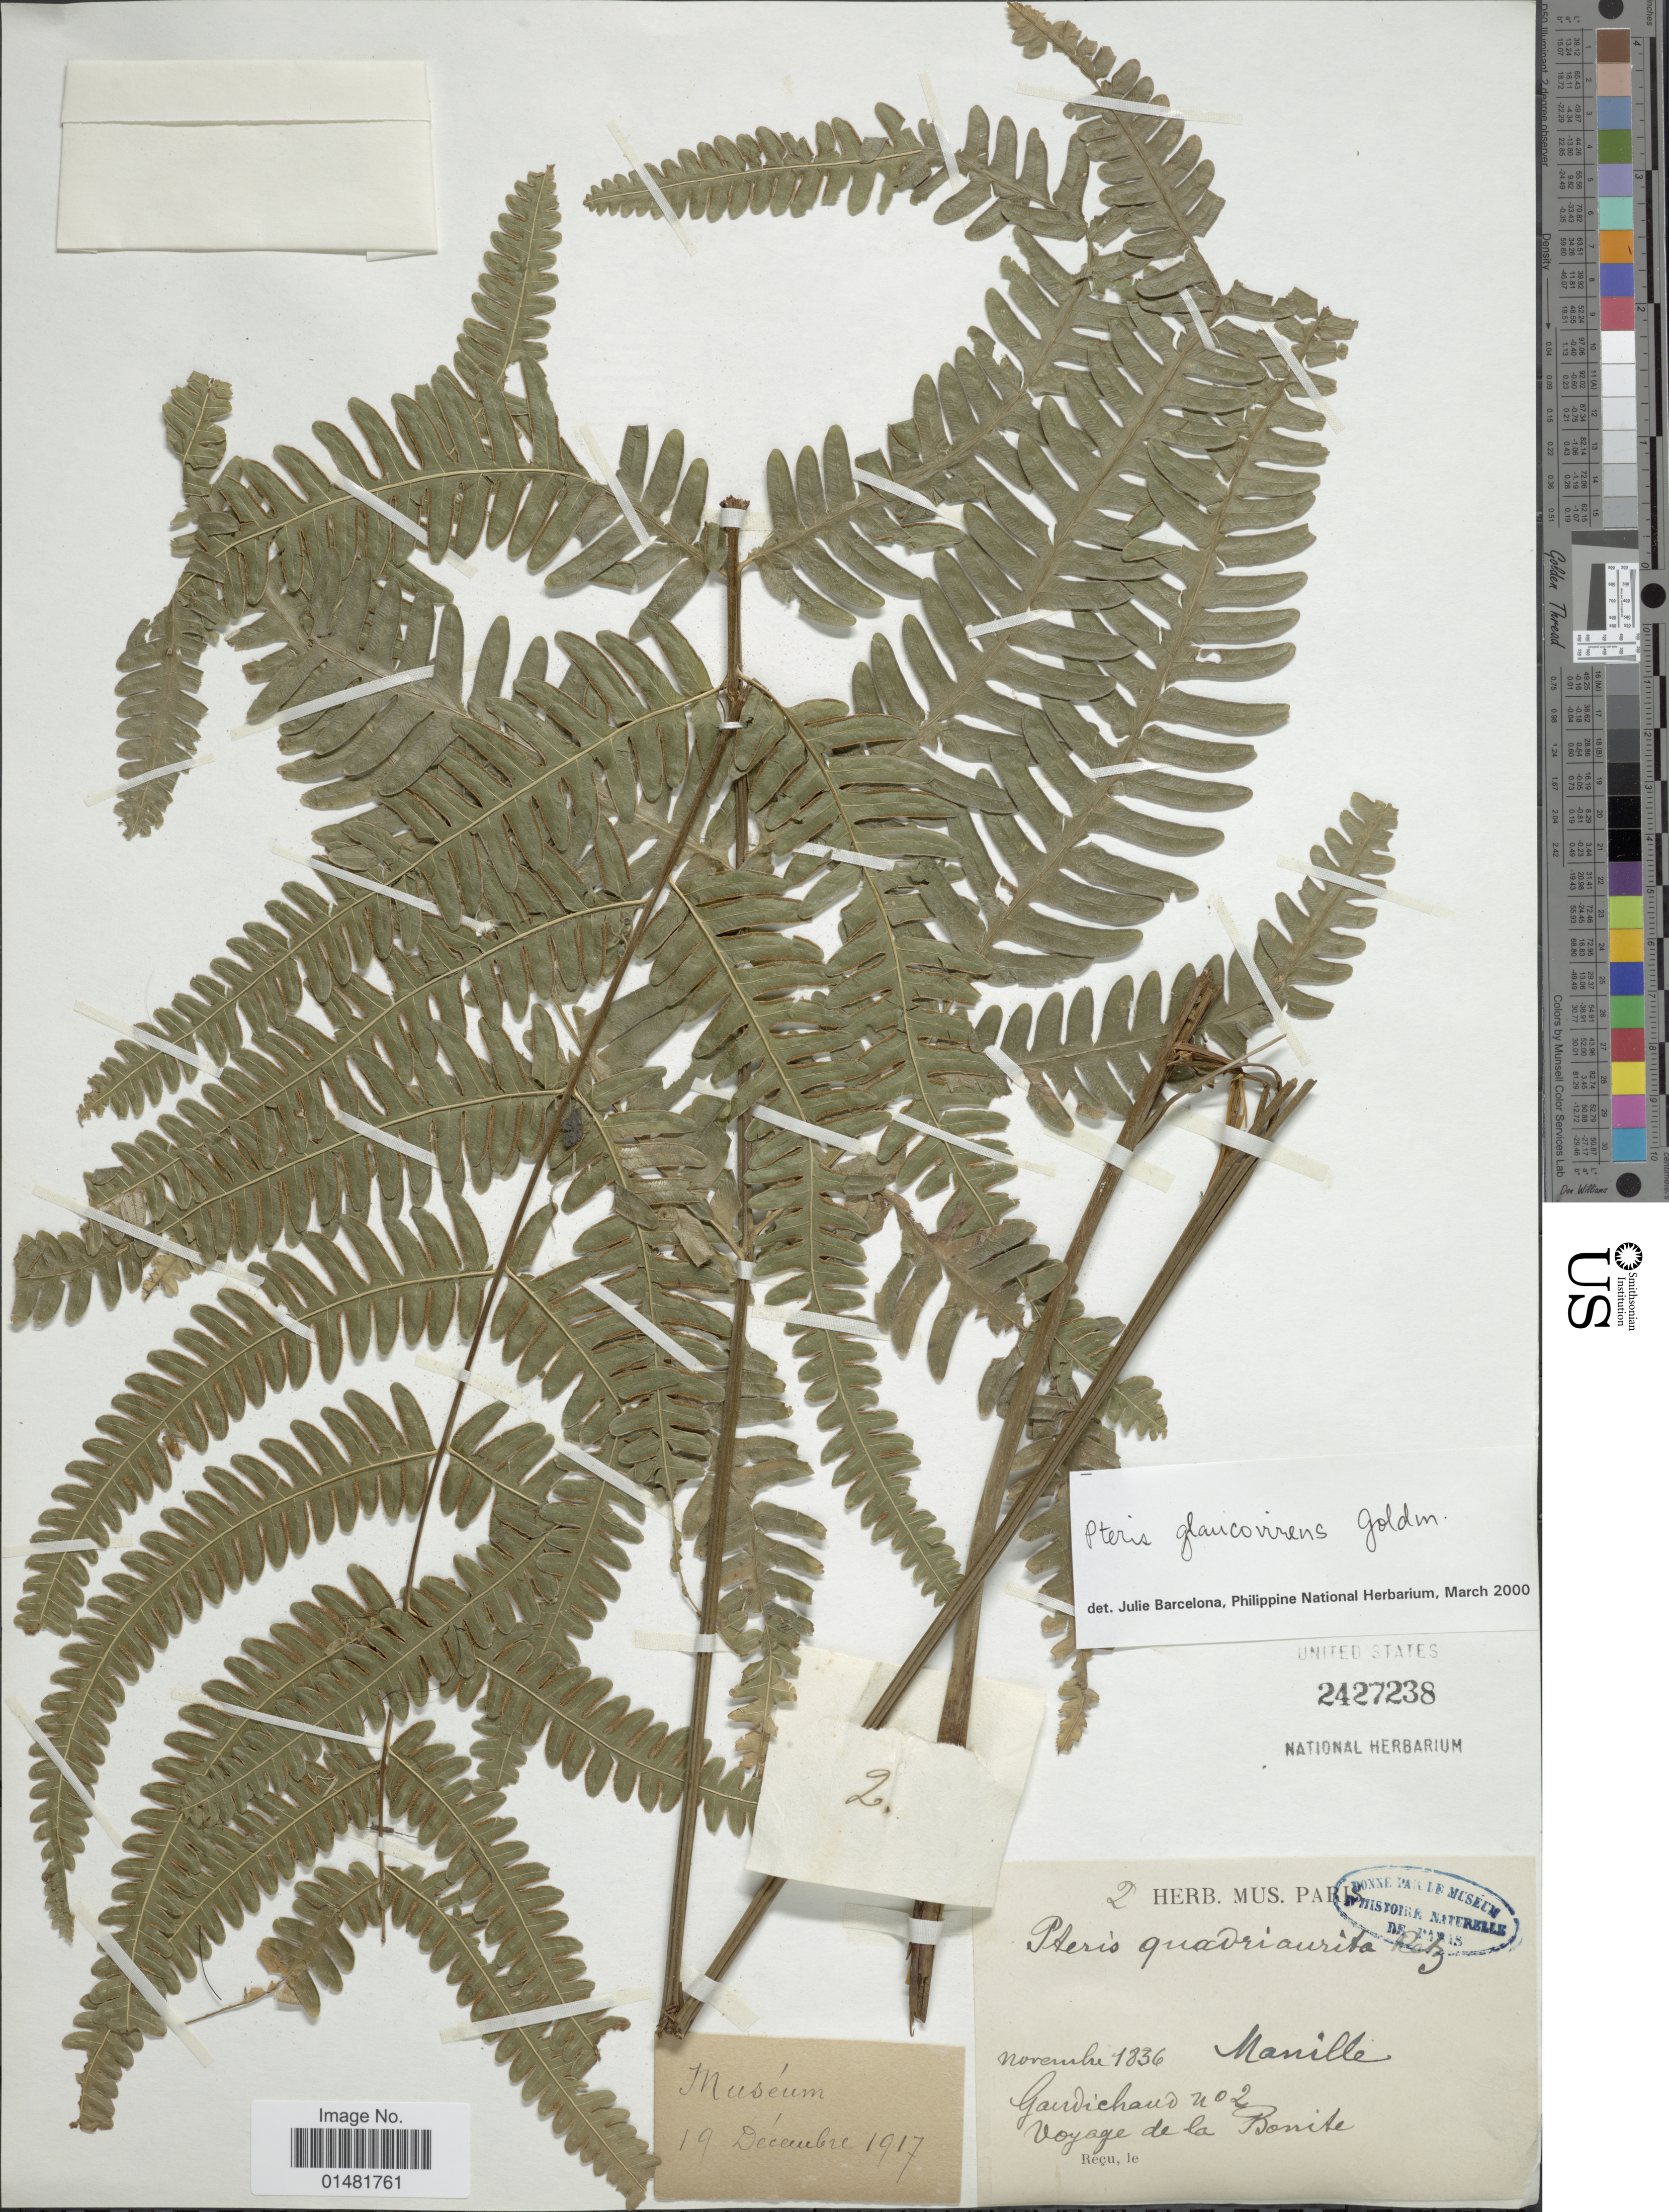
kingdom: Plantae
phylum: Tracheophyta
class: Polypodiopsida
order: Polypodiales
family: Pteridaceae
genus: Pteris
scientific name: Pteris glaucovirens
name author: Goldm.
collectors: C. Gaudichaud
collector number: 2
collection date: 1836-11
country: Philippines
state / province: National Capital Region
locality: Manille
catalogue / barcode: US 2427238